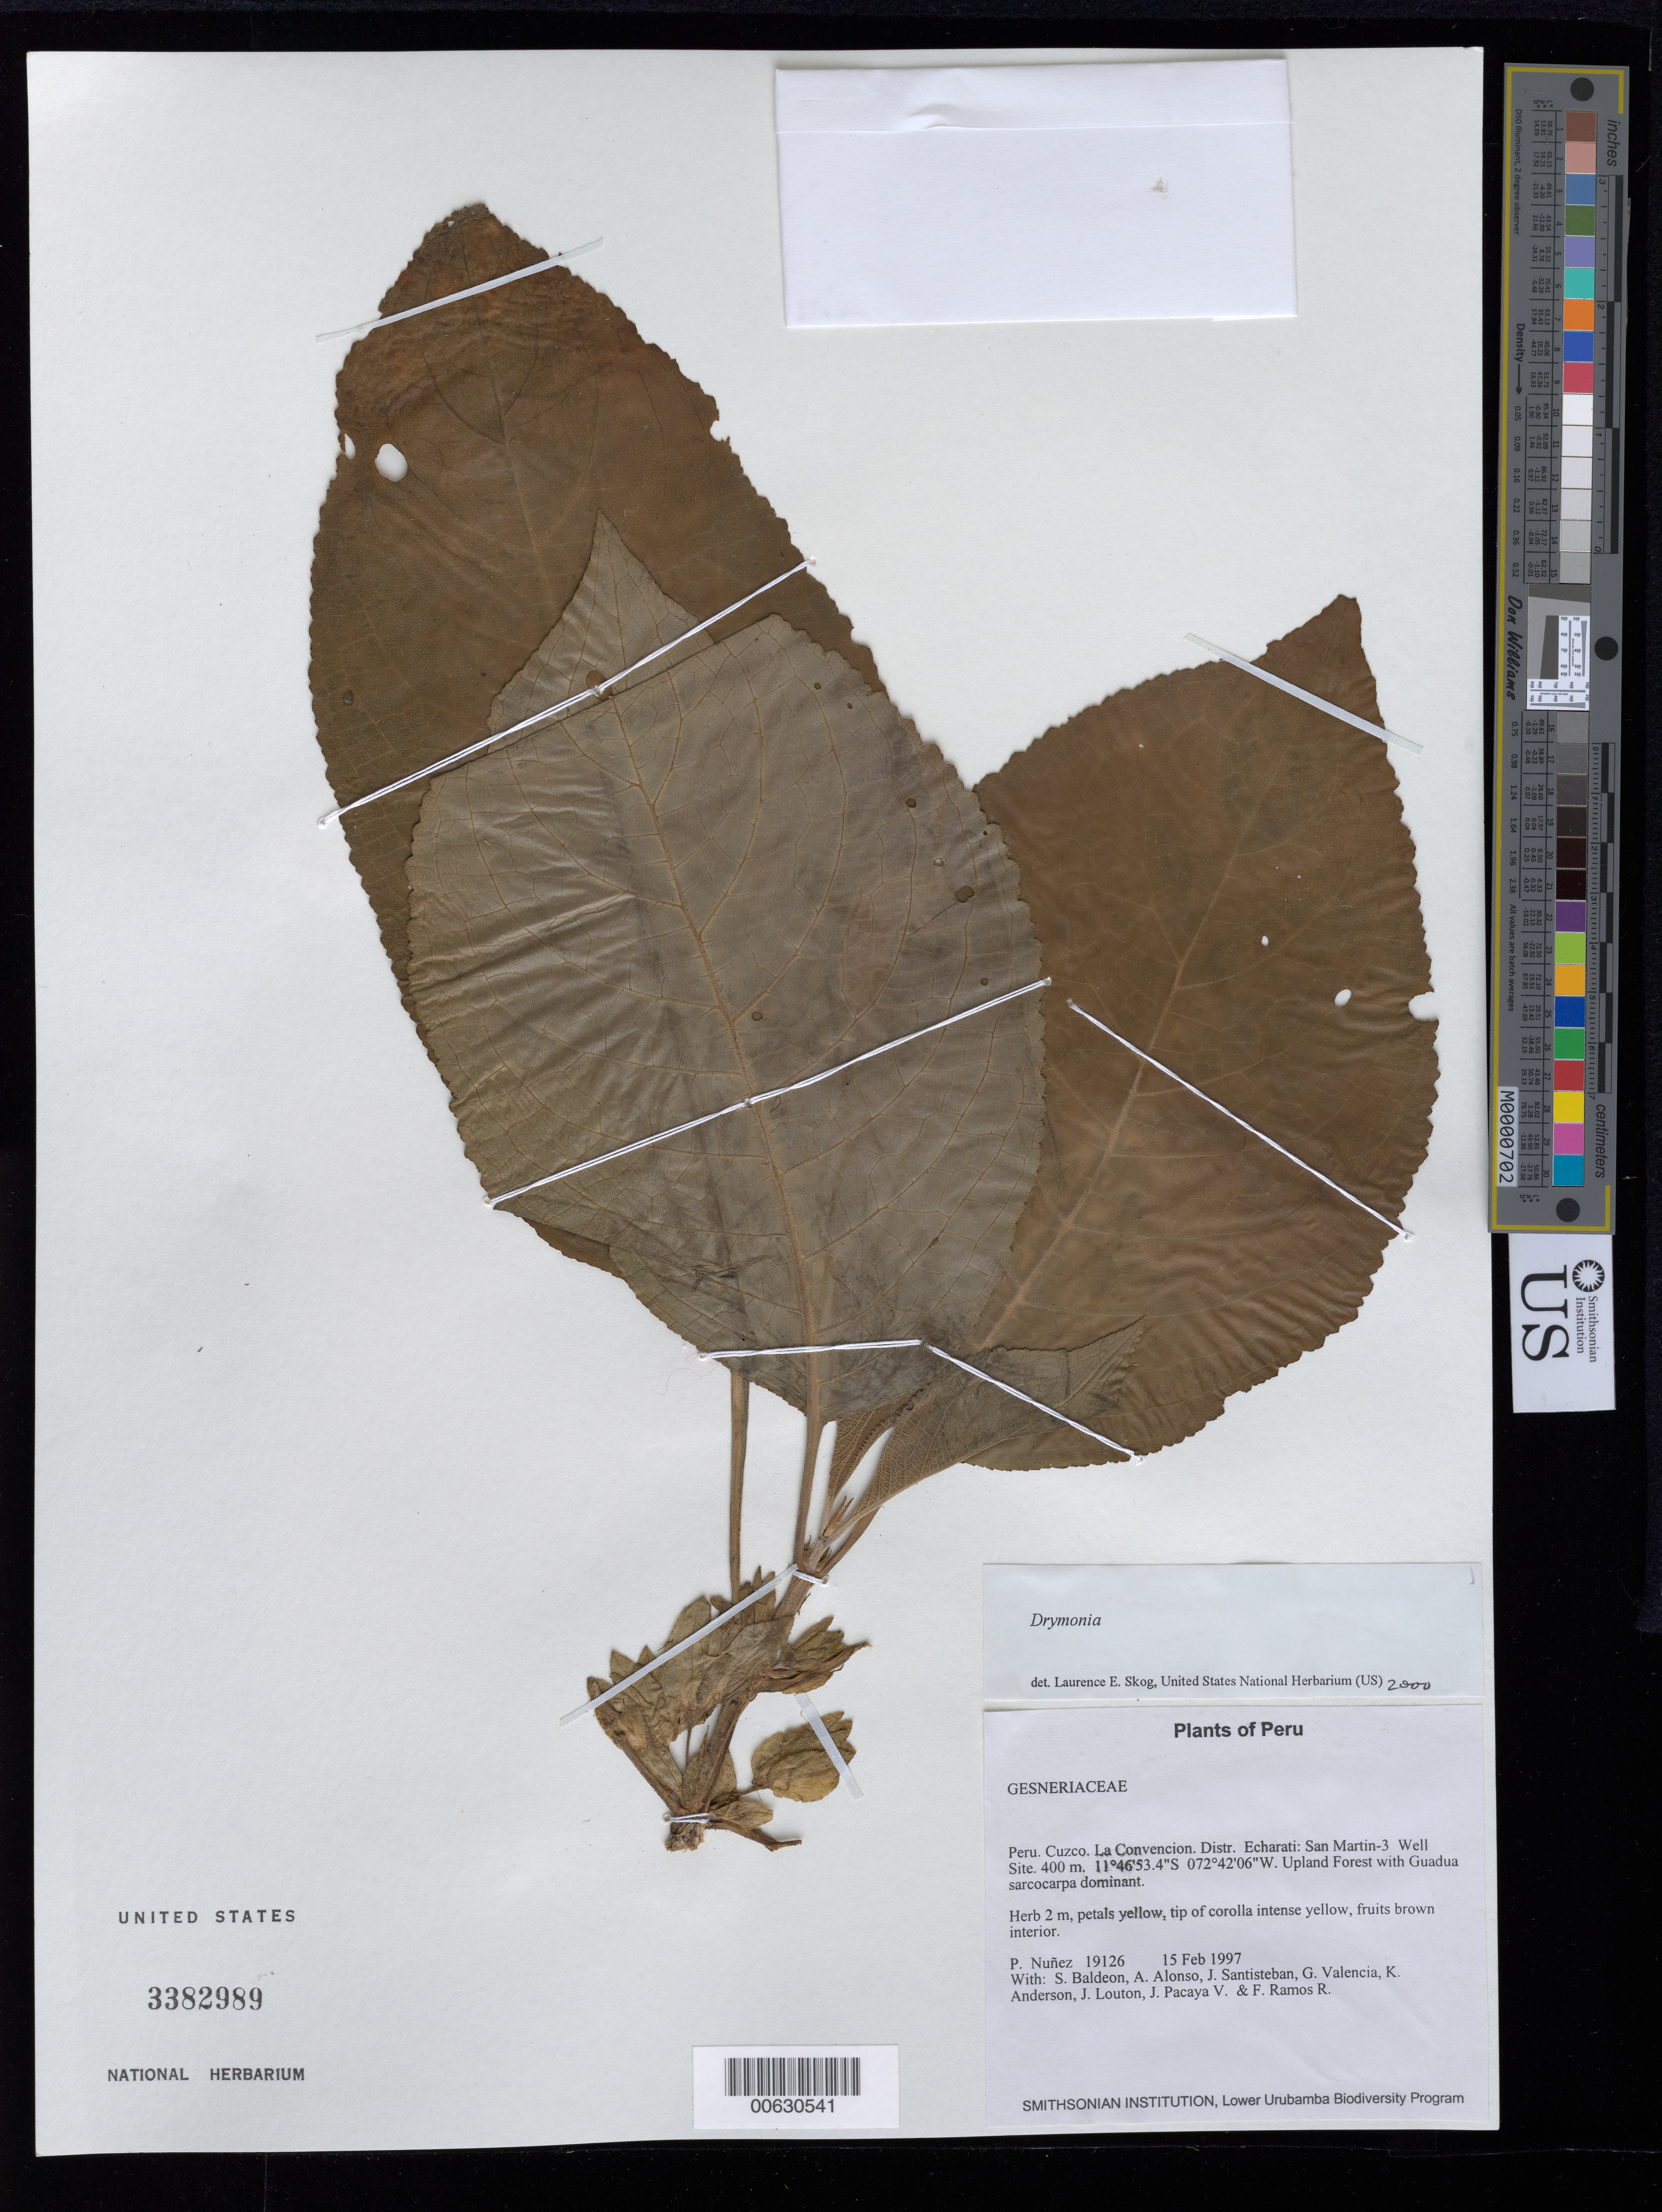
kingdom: Plantae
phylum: Tracheophyta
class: Magnoliopsida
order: Lamiales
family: Gesneriaceae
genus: Drymonia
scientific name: Drymonia sp.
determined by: Skog, Laurence E.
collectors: P. Núñez V., S. Baldeon, A. Alonso, J. Santisteban, G. Valencia, K. Anderson, J. Louton, J. Pacaya V. & F. Ramos R.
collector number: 19126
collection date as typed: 15 Feb 1997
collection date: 1997-02-15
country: Peru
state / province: Cusco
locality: La Convencion, Distr. Echarati: San Martin-3 Well Site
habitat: Upland forest with Guadua sarcocarpa dominant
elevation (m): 400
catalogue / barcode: US 3382989